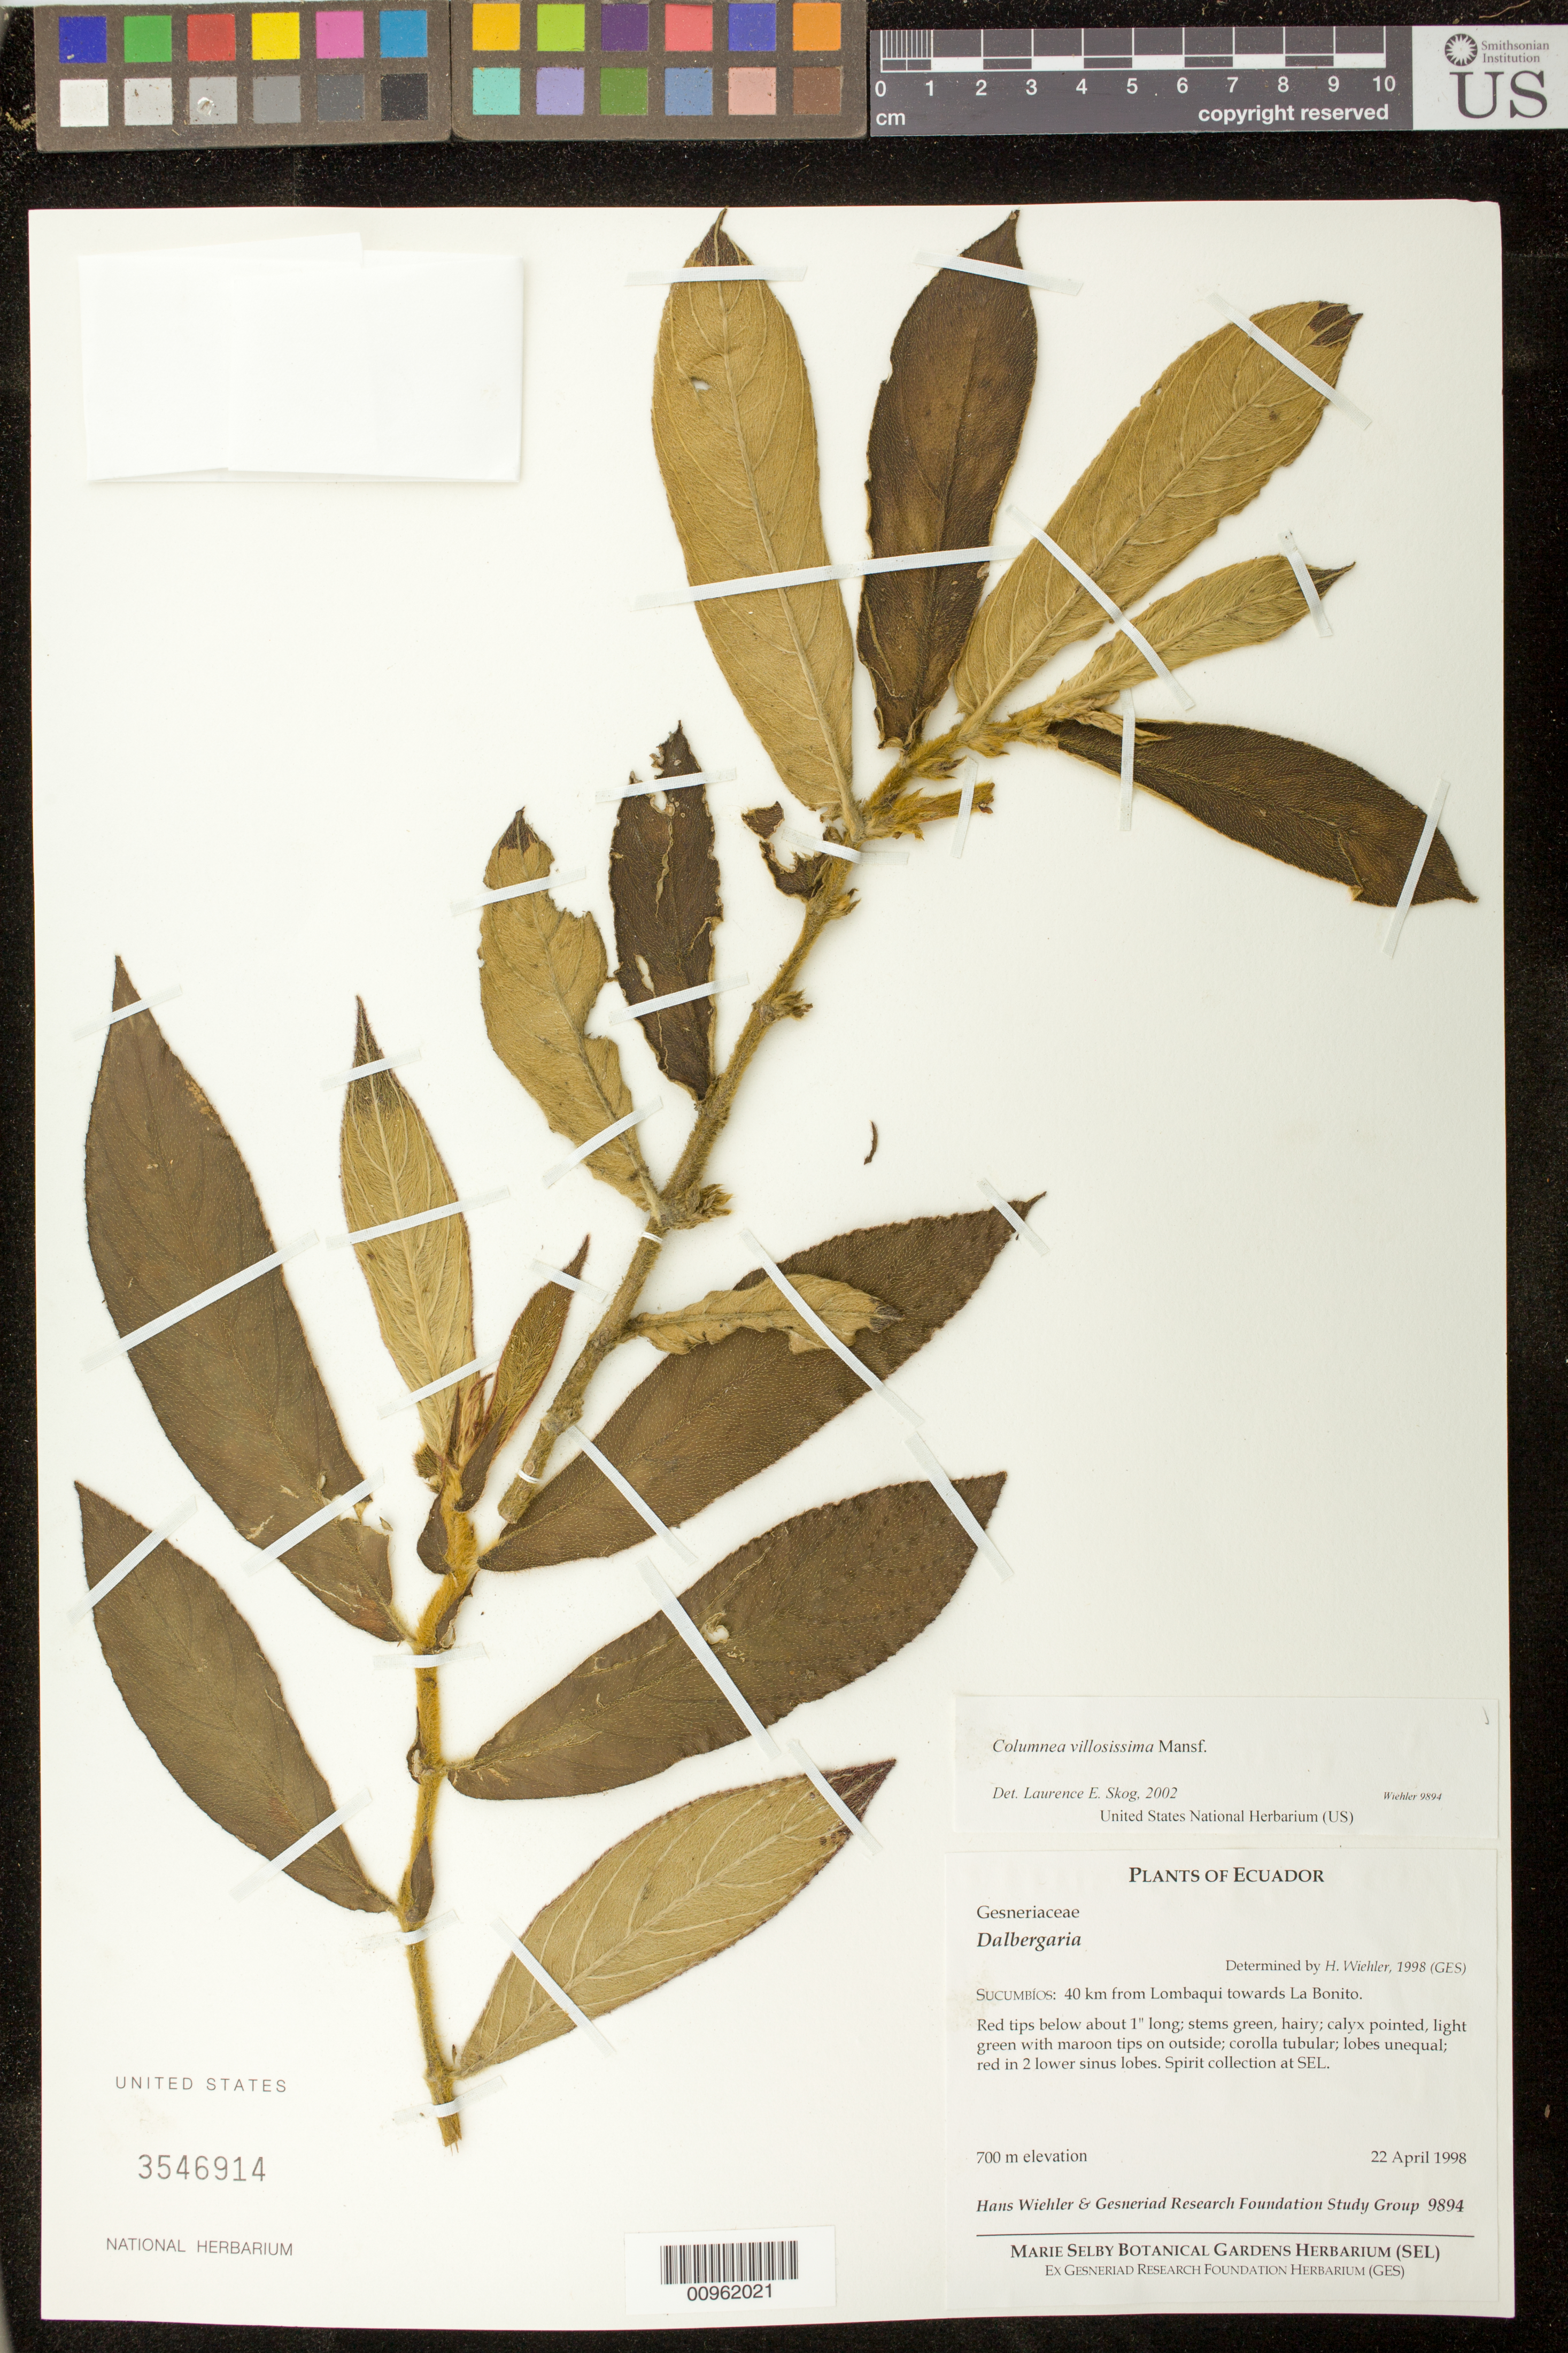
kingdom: Plantae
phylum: Tracheophyta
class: Magnoliopsida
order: Lamiales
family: Gesneriaceae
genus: Columnea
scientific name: Columnea villosissima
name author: Mansf.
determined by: Skog, Laurence E.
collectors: H. J. Wiehler & GRF Study Group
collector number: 9894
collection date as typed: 22 Apr 1998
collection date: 1998-04-22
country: Ecuador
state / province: Sucumbíos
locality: Sucumbios: 40 km from Lombaqui towards La Bonito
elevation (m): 700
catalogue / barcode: US 3546914